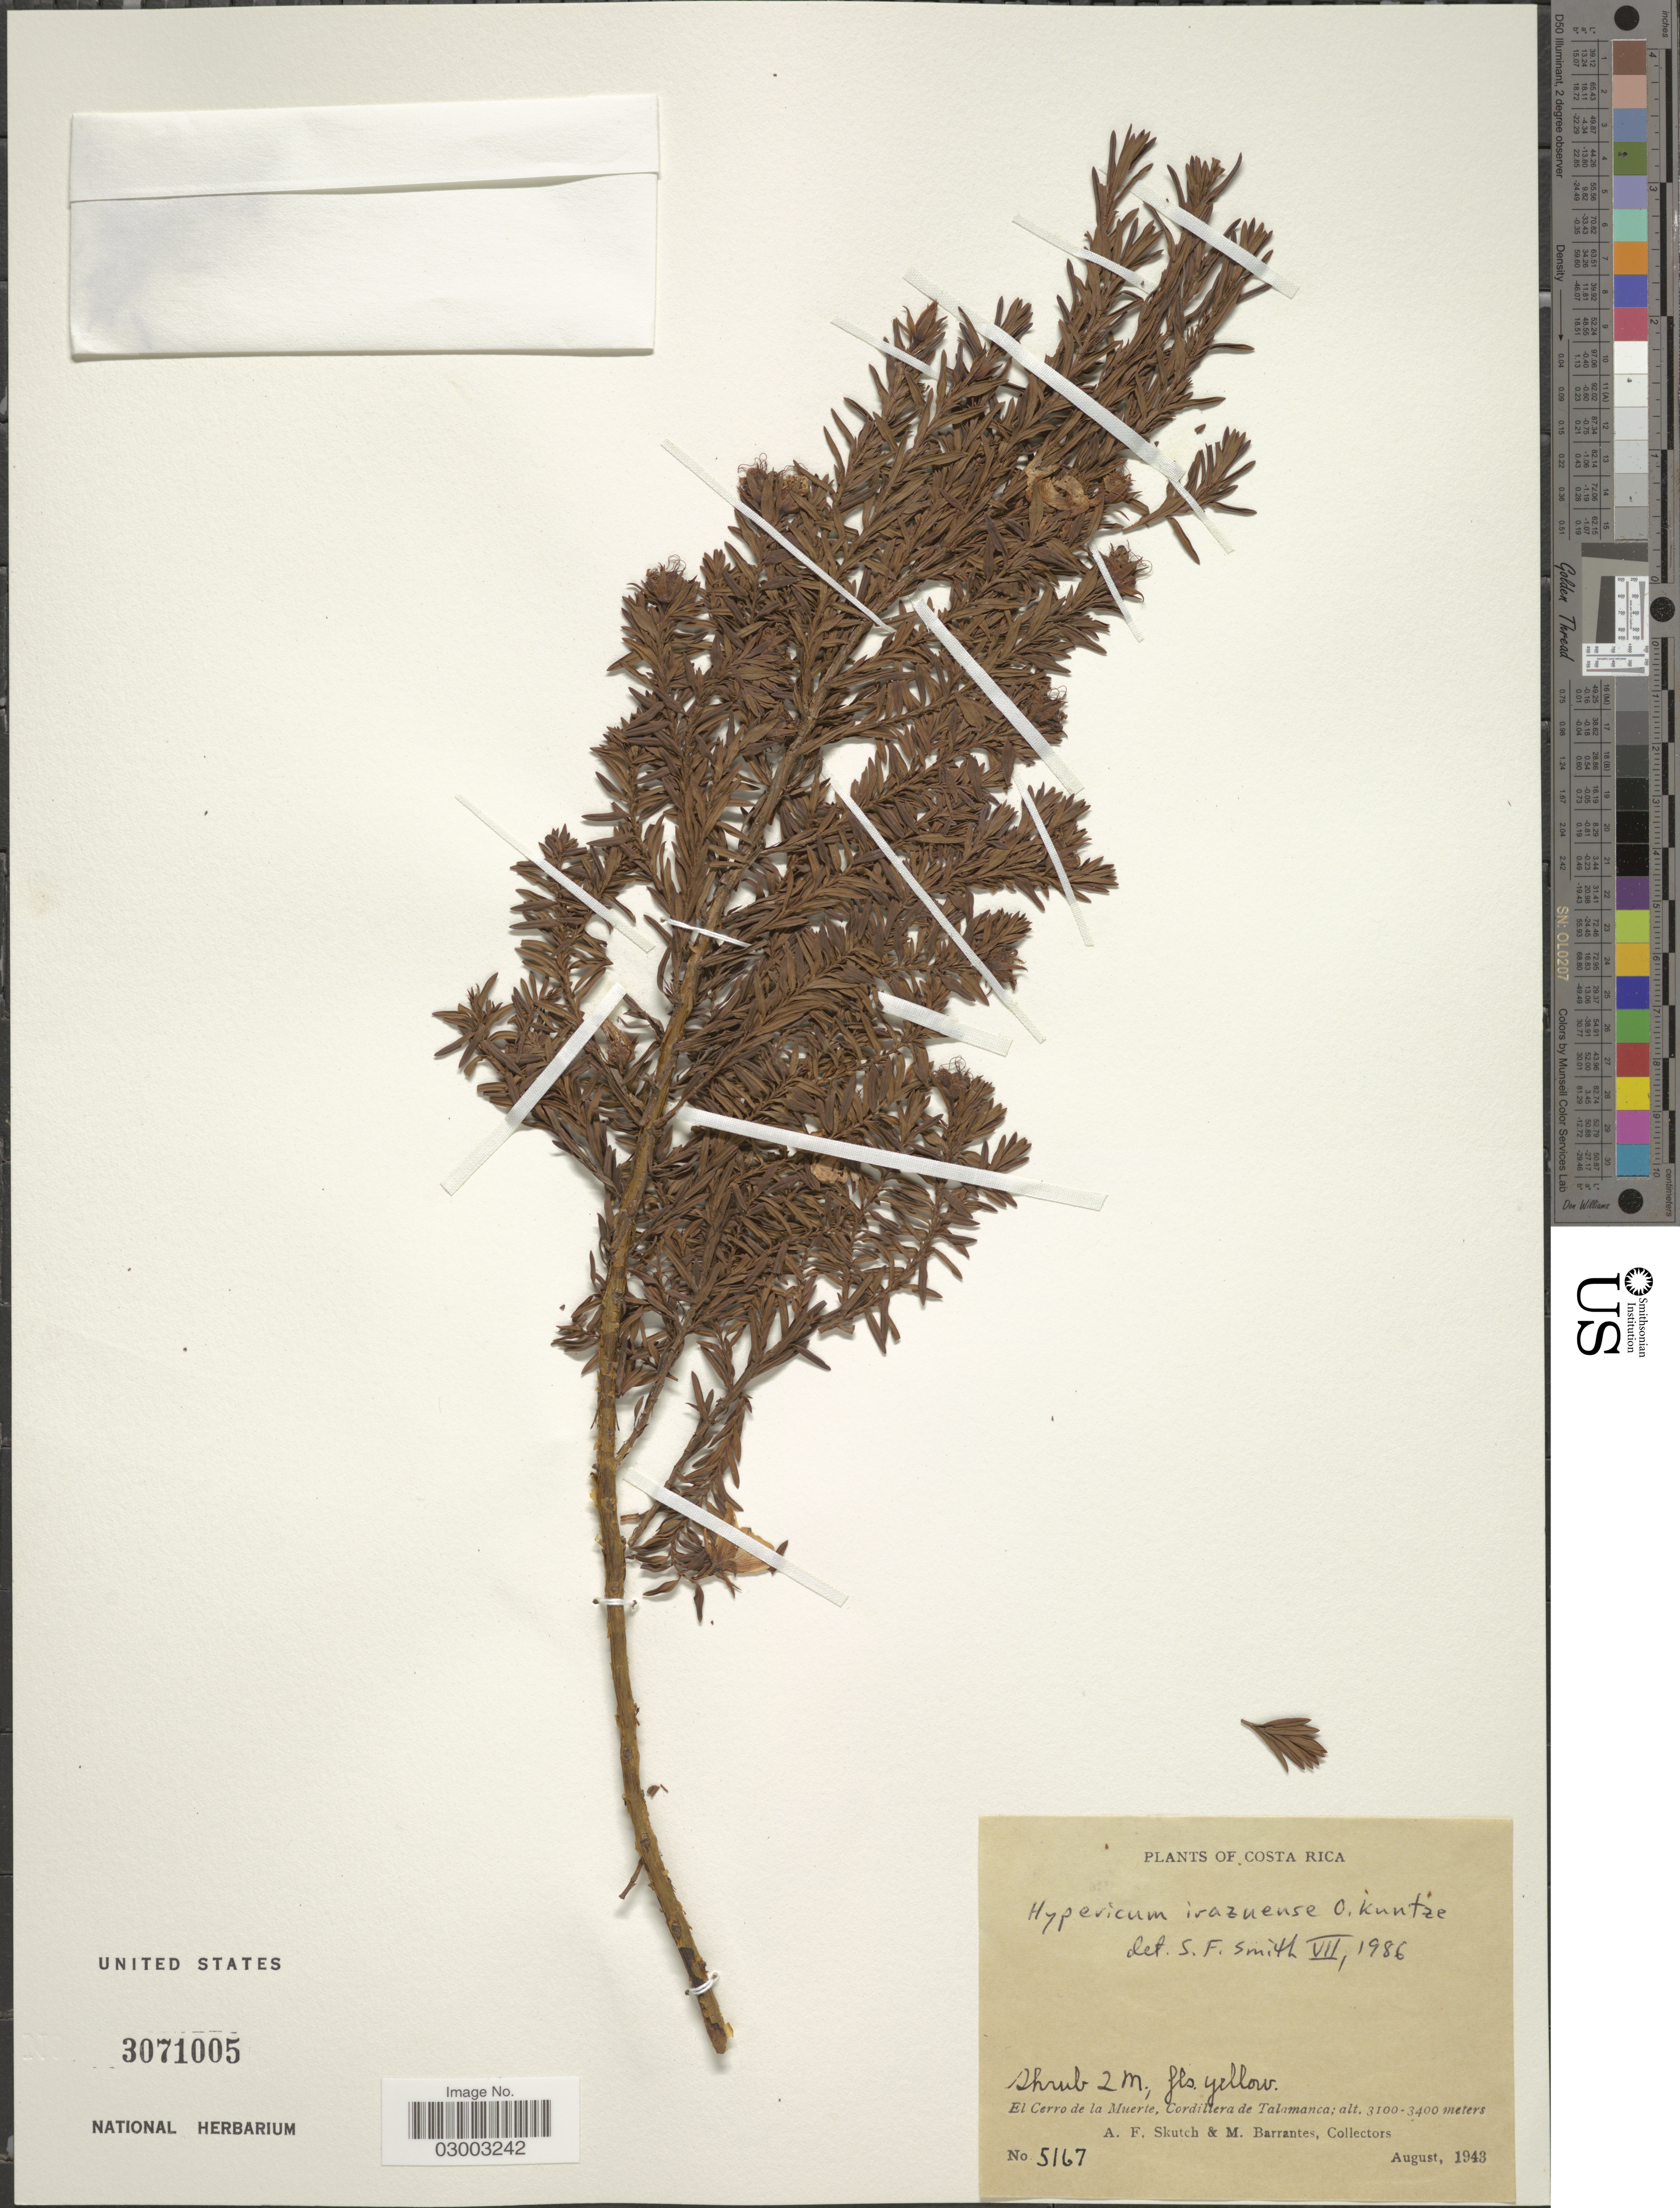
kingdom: Plantae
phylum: Tracheophyta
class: Magnoliopsida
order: Malpighiales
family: Hypericaceae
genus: Hypericum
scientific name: Hypericum irazuense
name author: Kuntze ex N. Robson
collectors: A. F. Skutch & M. Barrantes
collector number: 5167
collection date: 1943-08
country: Costa Rica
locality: El Cerro de la Muerte, Cordillera de Talamanca.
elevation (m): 3100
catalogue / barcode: US 3071005